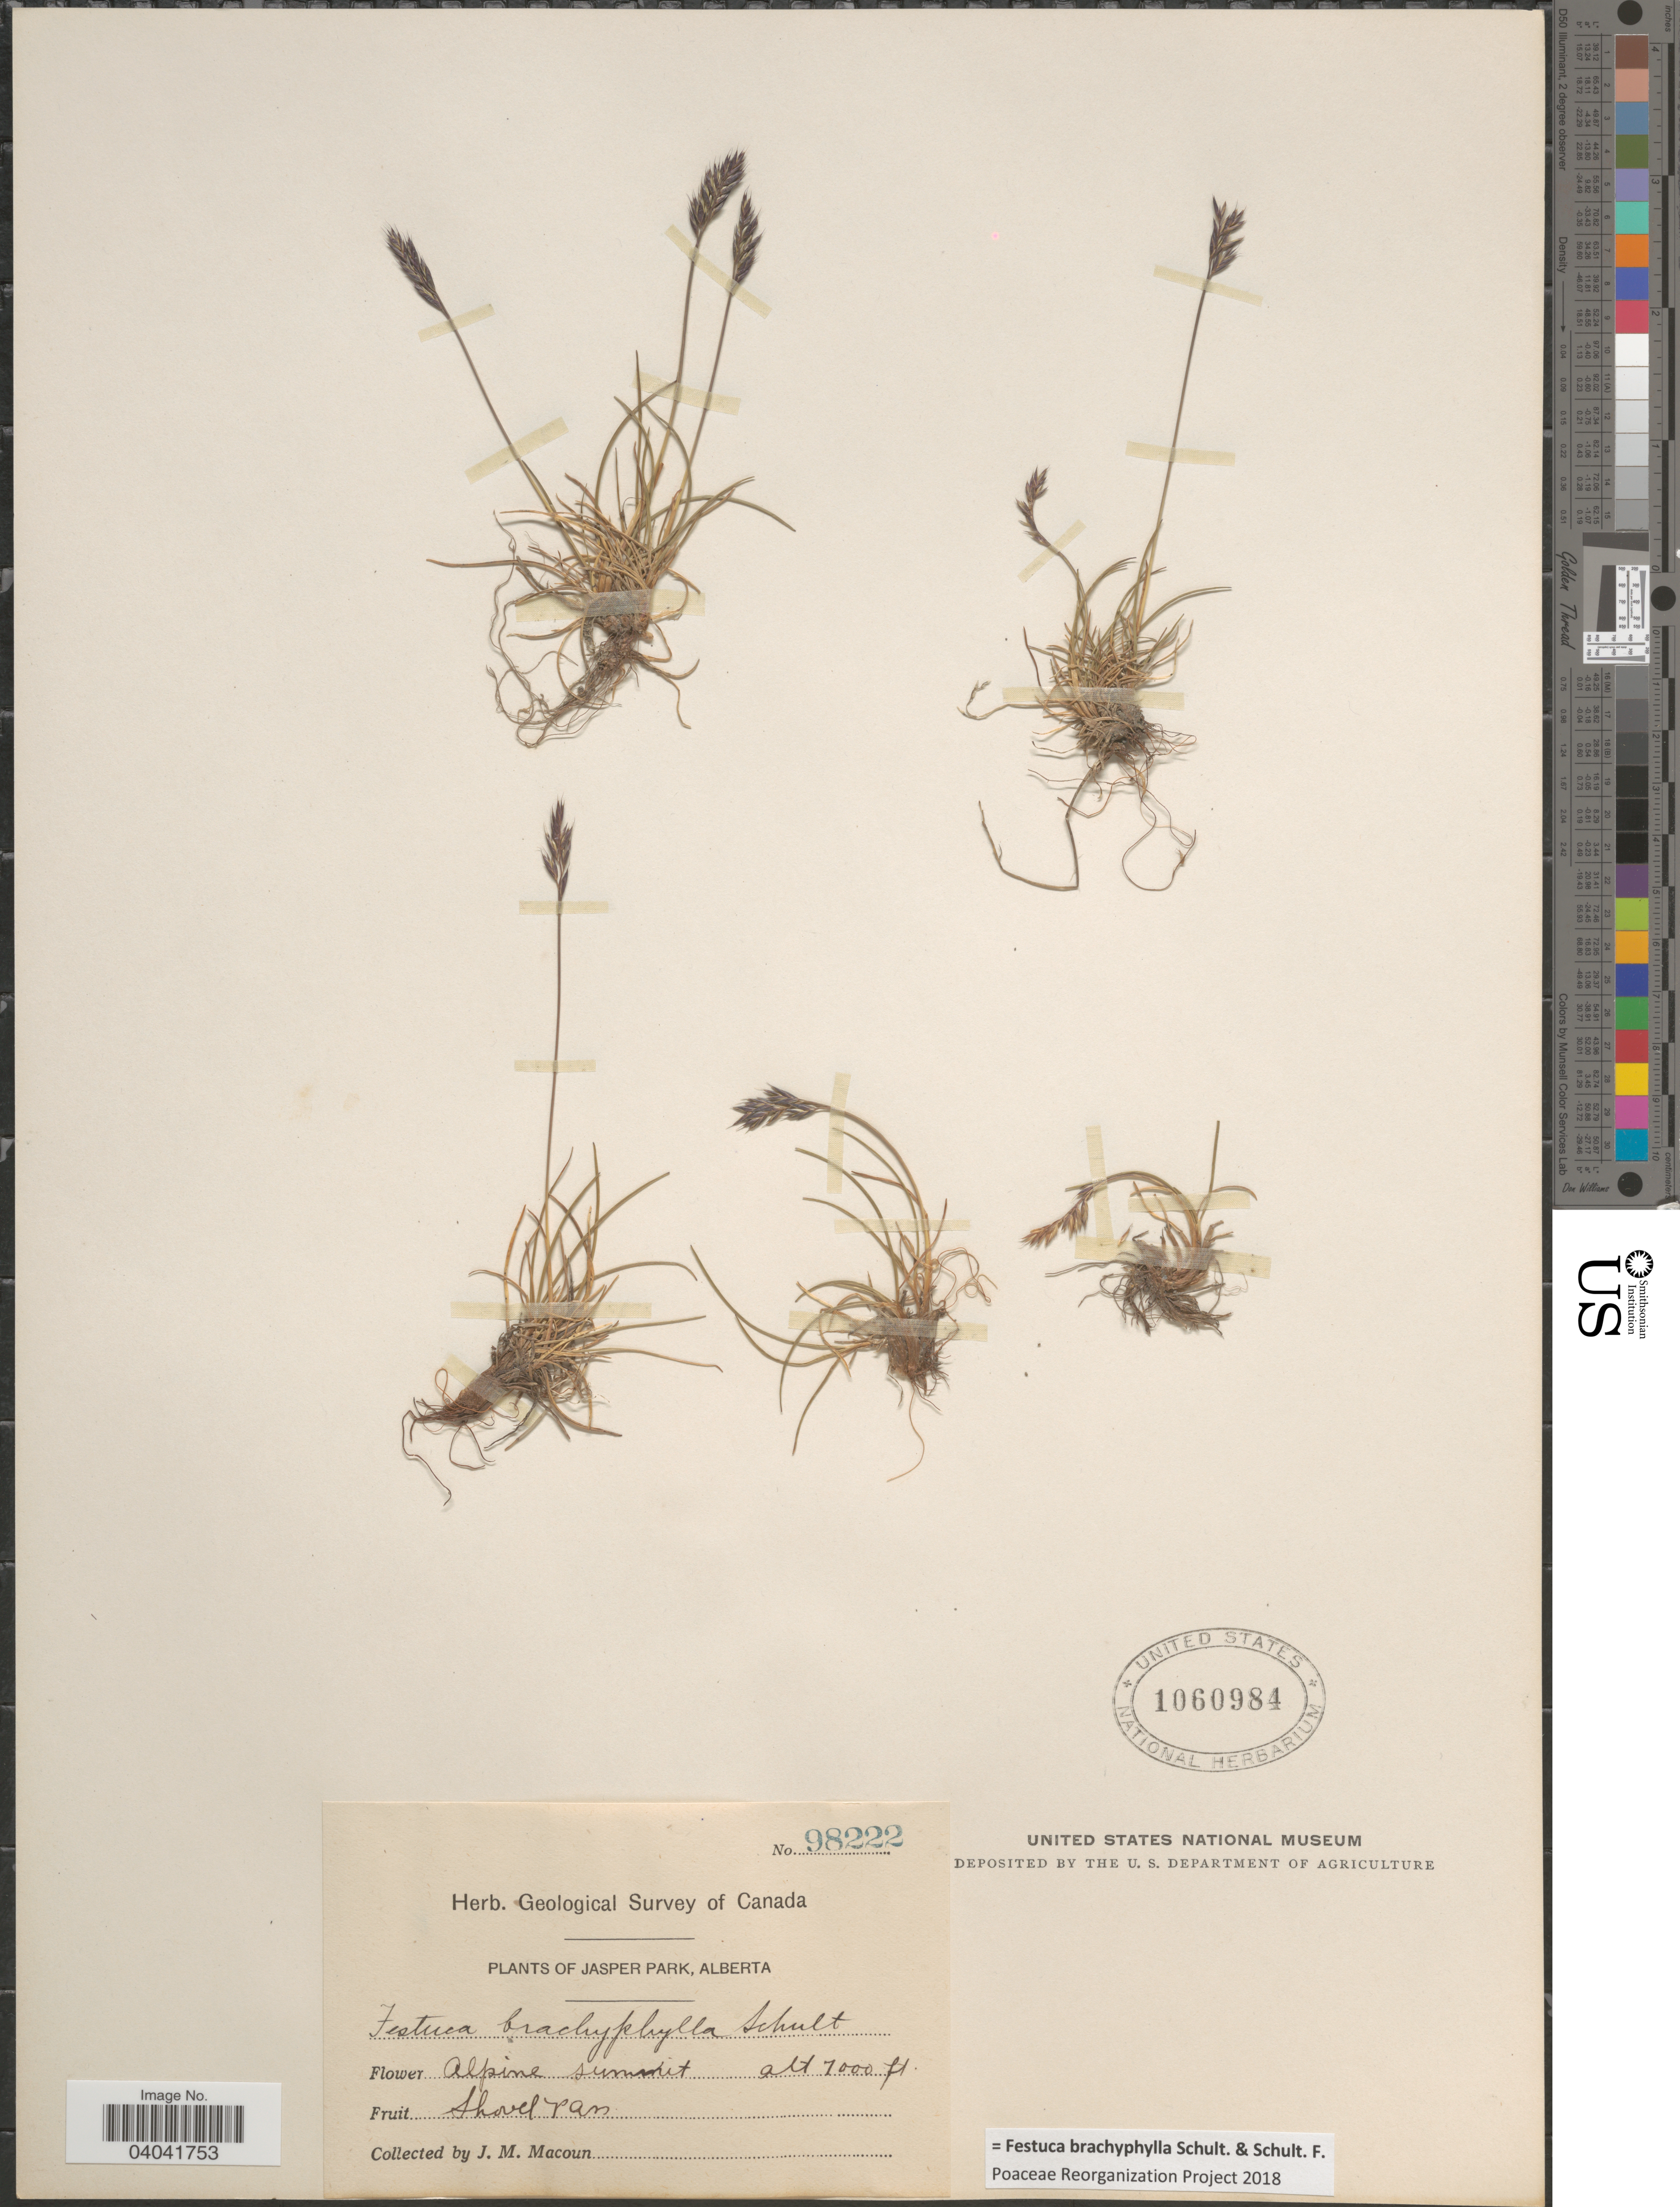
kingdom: Plantae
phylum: Tracheophyta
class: Liliopsida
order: Poales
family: Poaceae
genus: Festuca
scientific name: Festuca brachyphylla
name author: Schult. & Schult. f.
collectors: J. M. Macoun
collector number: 98222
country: Canada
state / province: Alberta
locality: Jasper Park. Alpine Summit. Shovel Pan.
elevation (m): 2134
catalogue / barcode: US 1060984